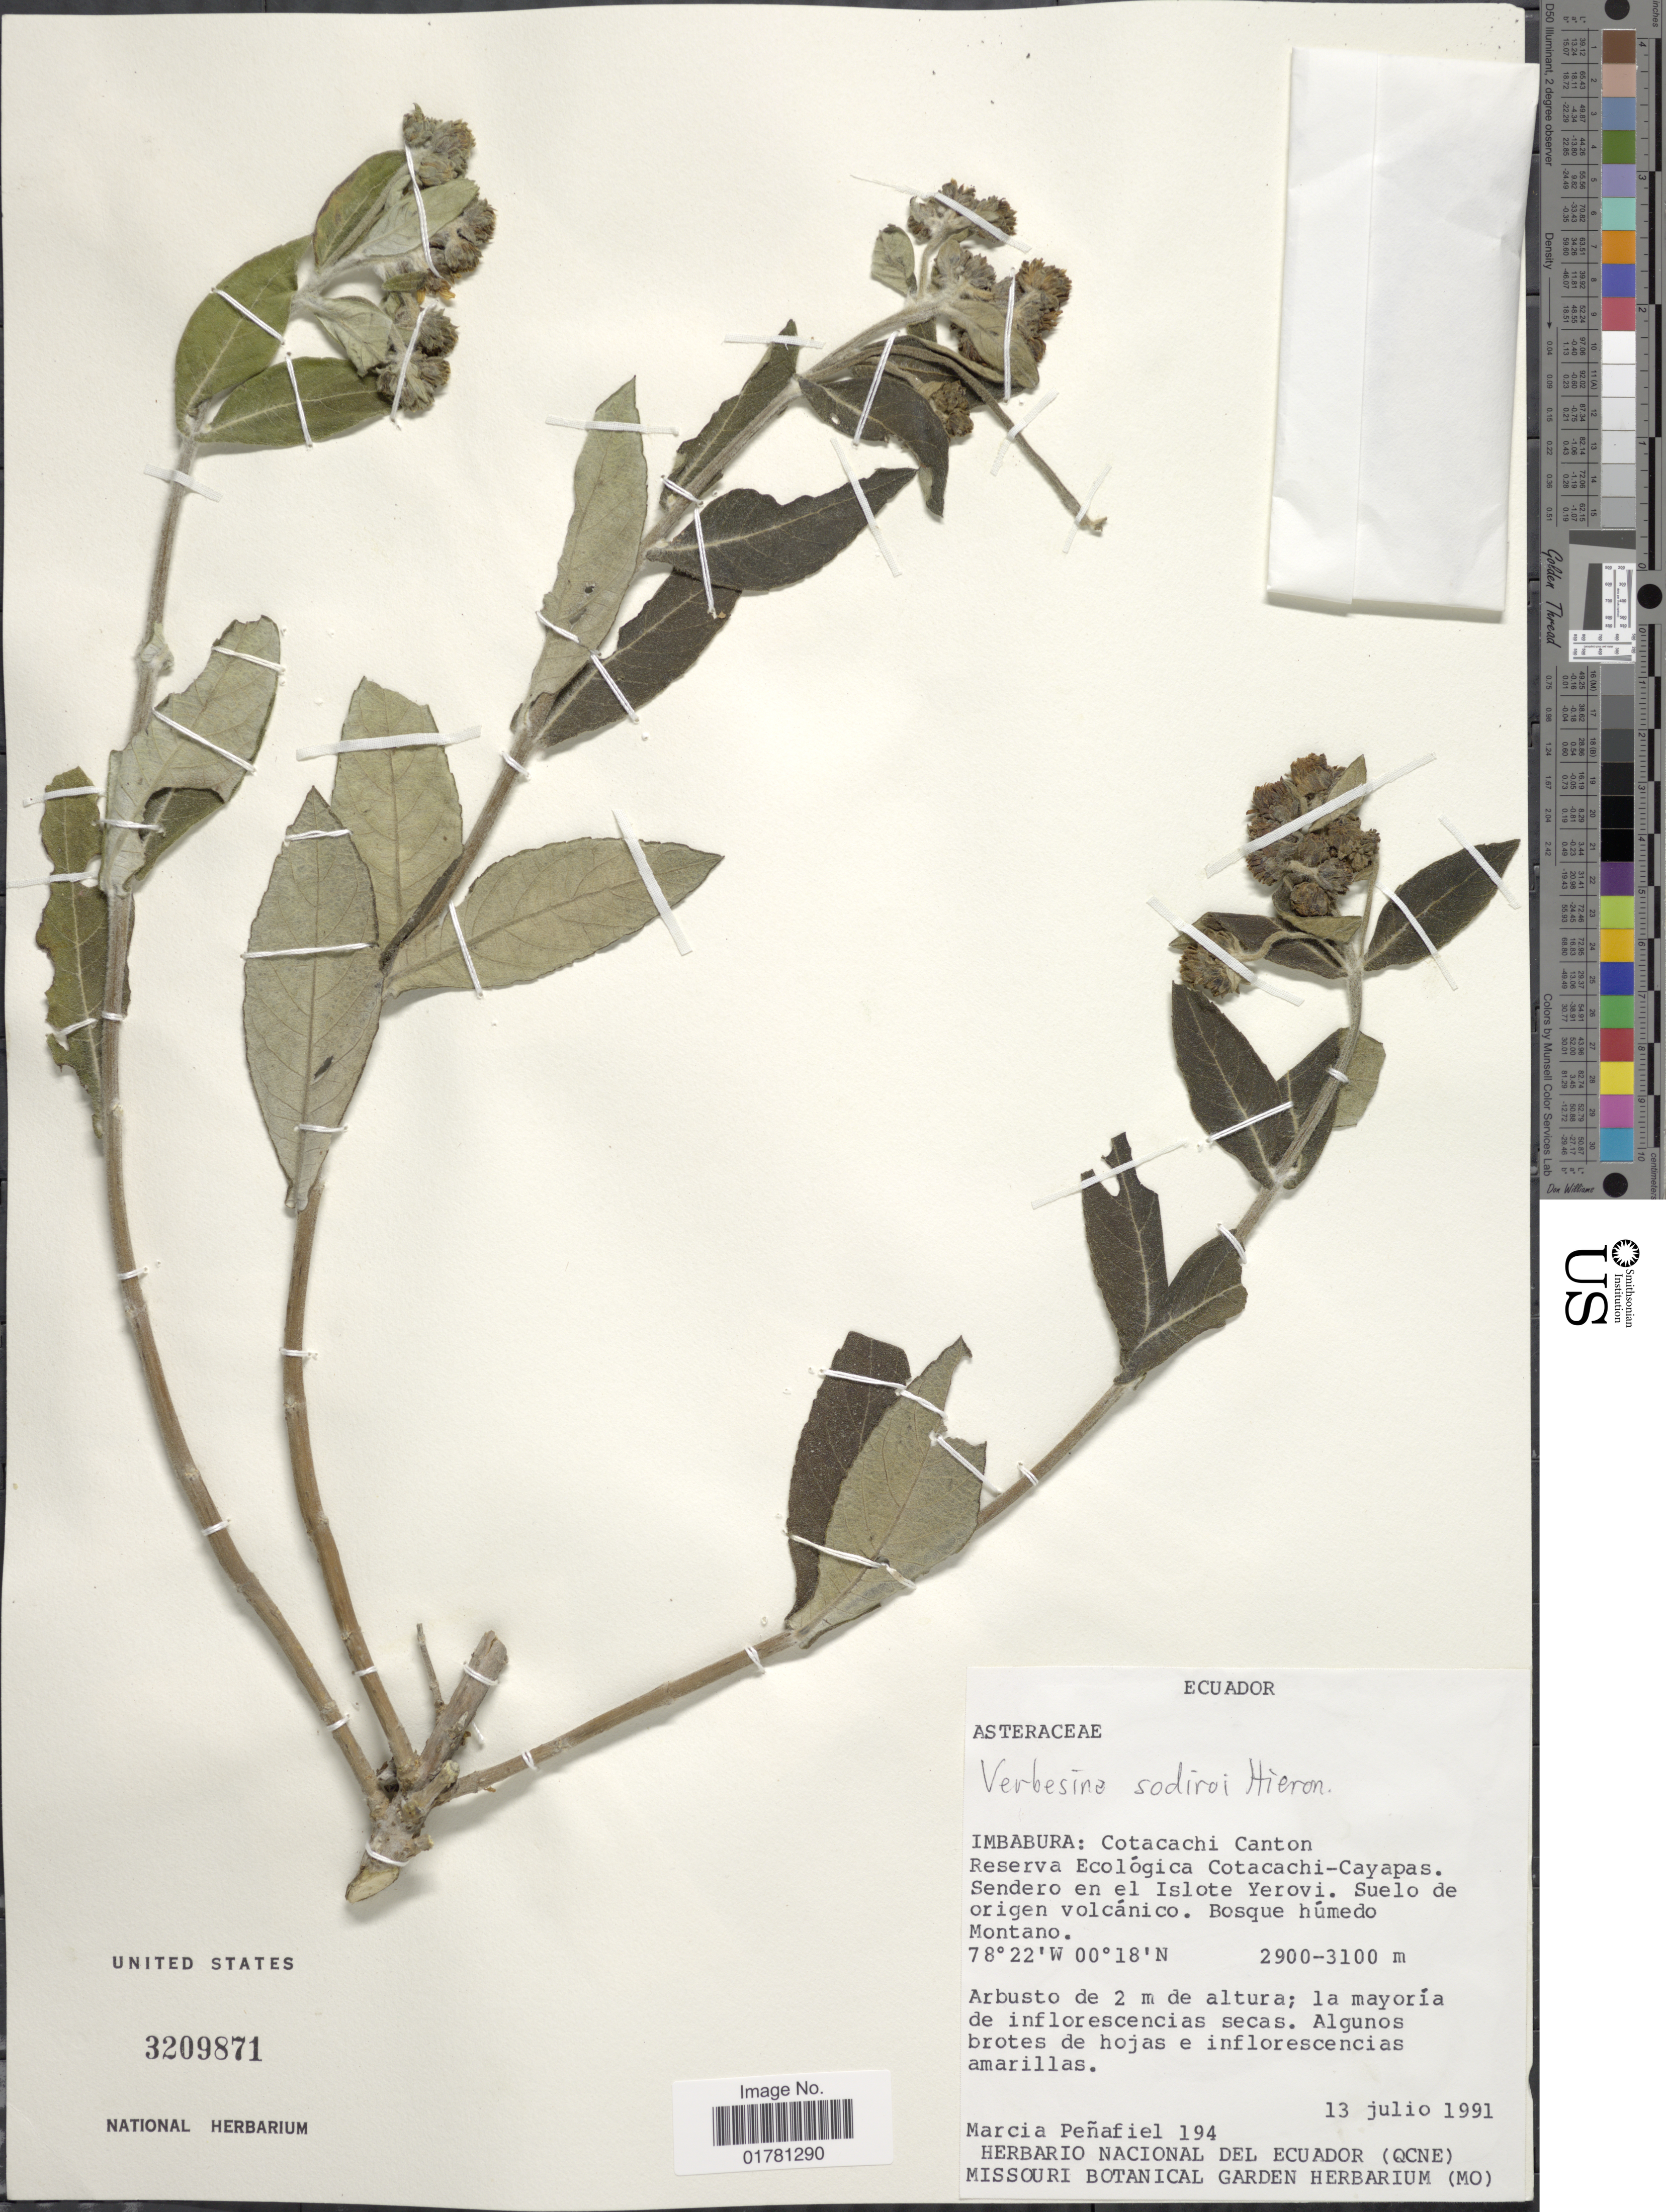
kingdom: Plantae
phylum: Tracheophyta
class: Magnoliopsida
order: Asterales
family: Asteraceae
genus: Verbesina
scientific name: Verbesina sodiroi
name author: Hieron.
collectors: M. Penafiel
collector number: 194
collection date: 1991-07-13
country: Ecuador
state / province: Imbabura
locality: Cotacachi Canton Reserva Ecológica Cotacachi-Cayapas. Sendero en el Islote Yerovi. Suelo de origen volcánico. Bosque húmedo. Montano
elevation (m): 2900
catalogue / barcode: US 3209871